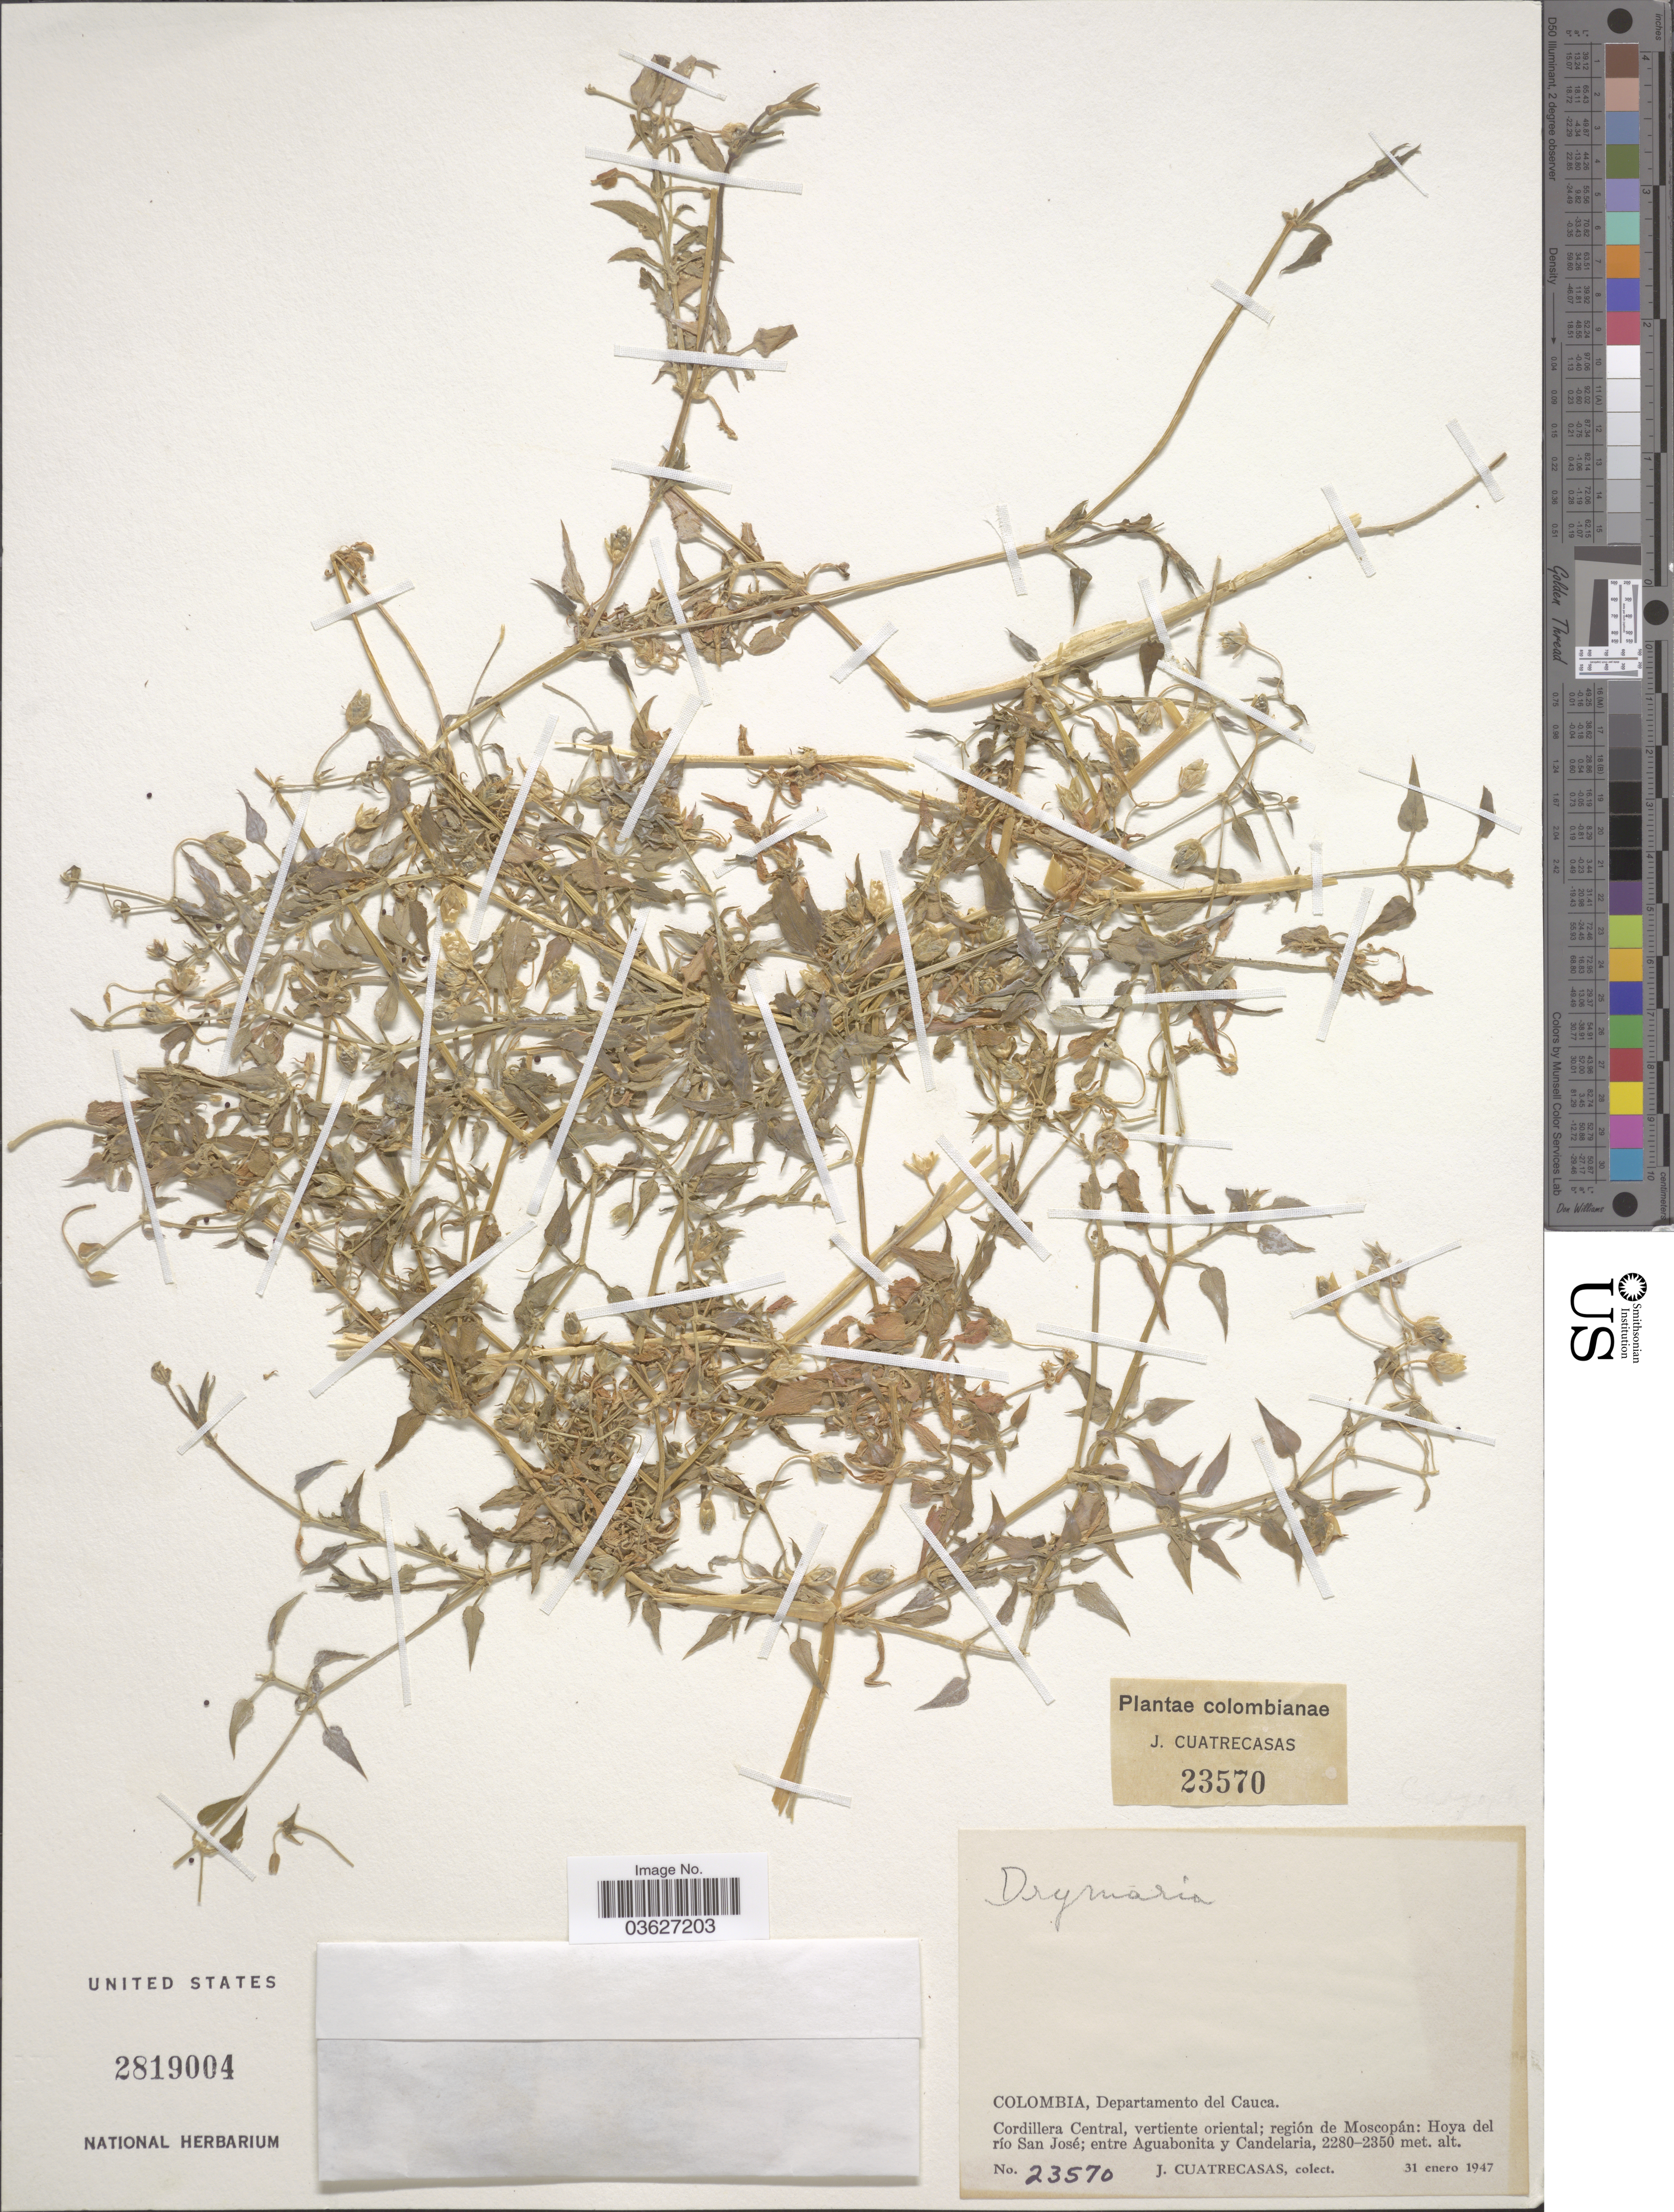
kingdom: Plantae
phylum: Tracheophyta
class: Magnoliopsida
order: Caryophyllales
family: Caryophyllaceae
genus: Drymaria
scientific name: Drymaria sp.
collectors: J. Cuatrecasas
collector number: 23570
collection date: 1947-01-31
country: Colombia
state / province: Cauca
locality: Departamento del Cauca. Cordillera Central, vertiente oriental; région de Moscopán: Hoya del río San José; entre Aguabonita y Candelaria.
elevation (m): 2280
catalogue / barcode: US 2819004